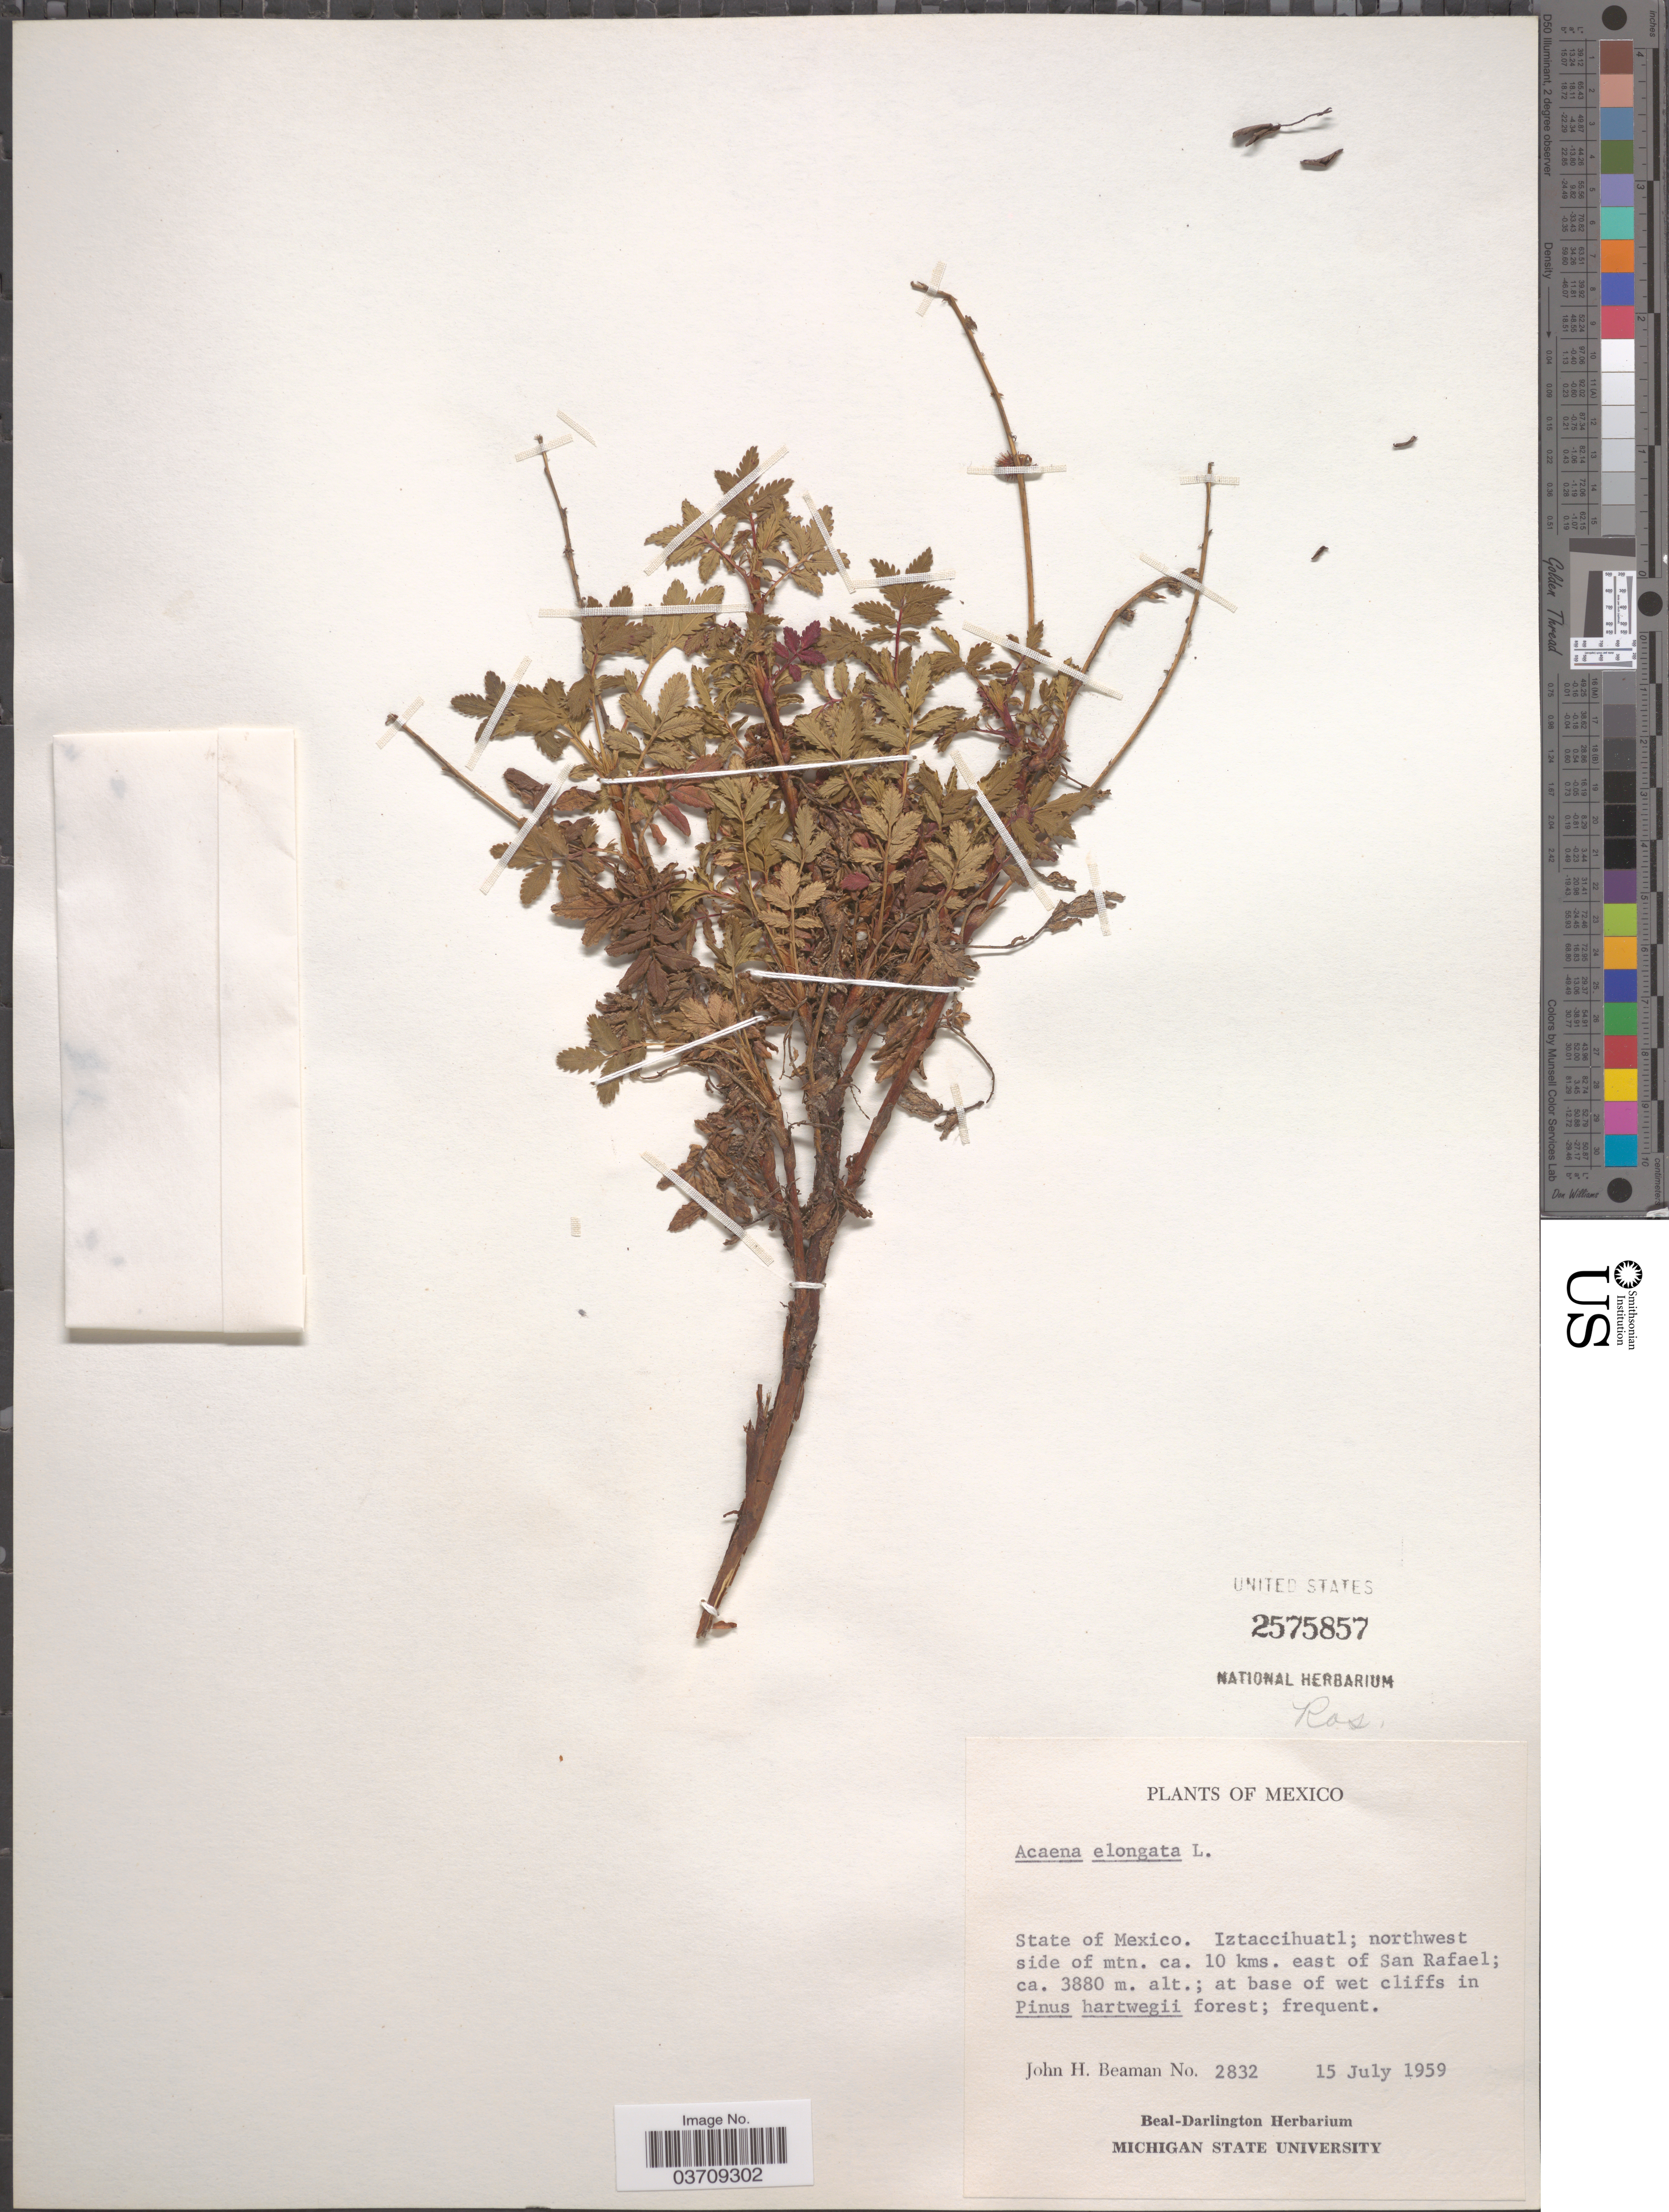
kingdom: Plantae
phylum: Tracheophyta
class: Magnoliopsida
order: Rosales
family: Rosaceae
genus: Acaena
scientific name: Acaena elongata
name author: L.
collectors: J. H. Beaman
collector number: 2832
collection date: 1959-07-15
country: Mexico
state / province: México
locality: Iztaccihuatl; northwest side of mtn. ca. 10 kms. east of San Rafael.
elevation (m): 3880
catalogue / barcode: US 2575857